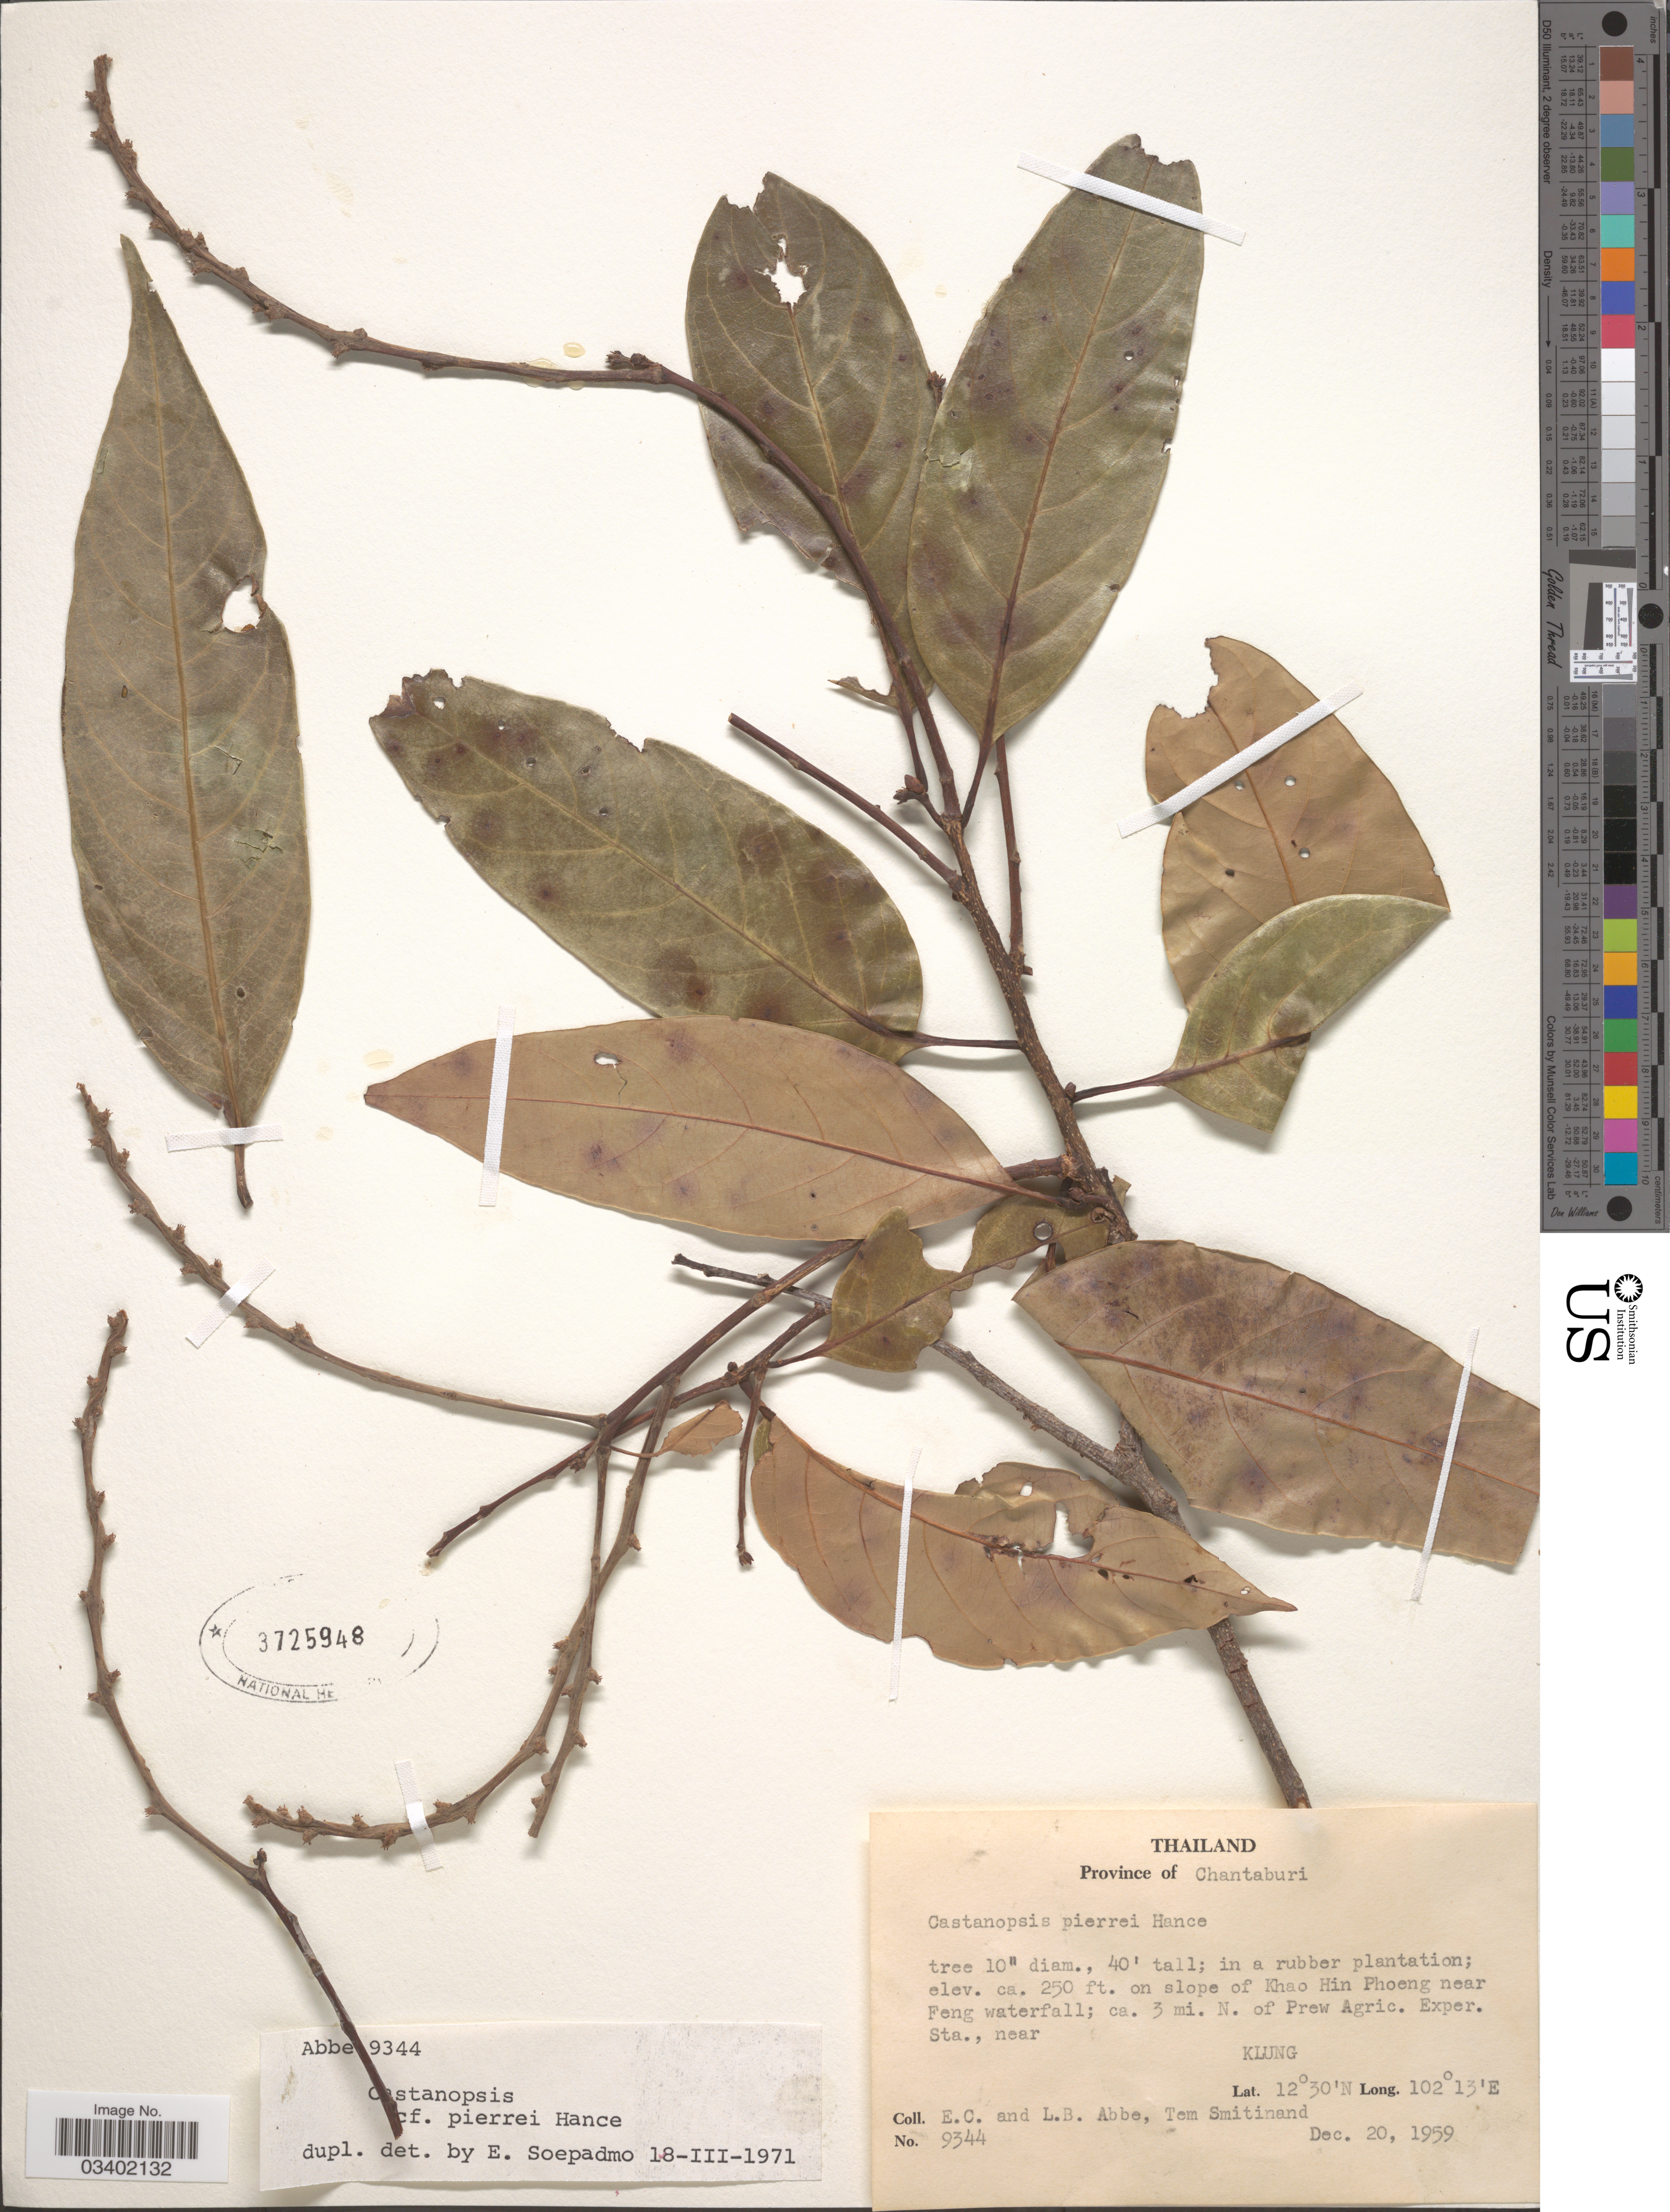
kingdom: Plantae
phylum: Tracheophyta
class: Magnoliopsida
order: Fagales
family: Betulaceae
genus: Betula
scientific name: Betula pierrei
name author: (Hickel & A. Camus) A. Camus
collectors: E. C. Abbe, L. B. Abbe & T. Smitinand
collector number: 9344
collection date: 1959-12-20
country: Thailand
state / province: Chanthaburi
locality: Province of Chantaburi. On slope of Khao Hin Phoeng near Feng waterfall; ca. 3 mi. N. of Prew Agric. Exper. Sta., near Klung.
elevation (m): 76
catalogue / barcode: US 3725948